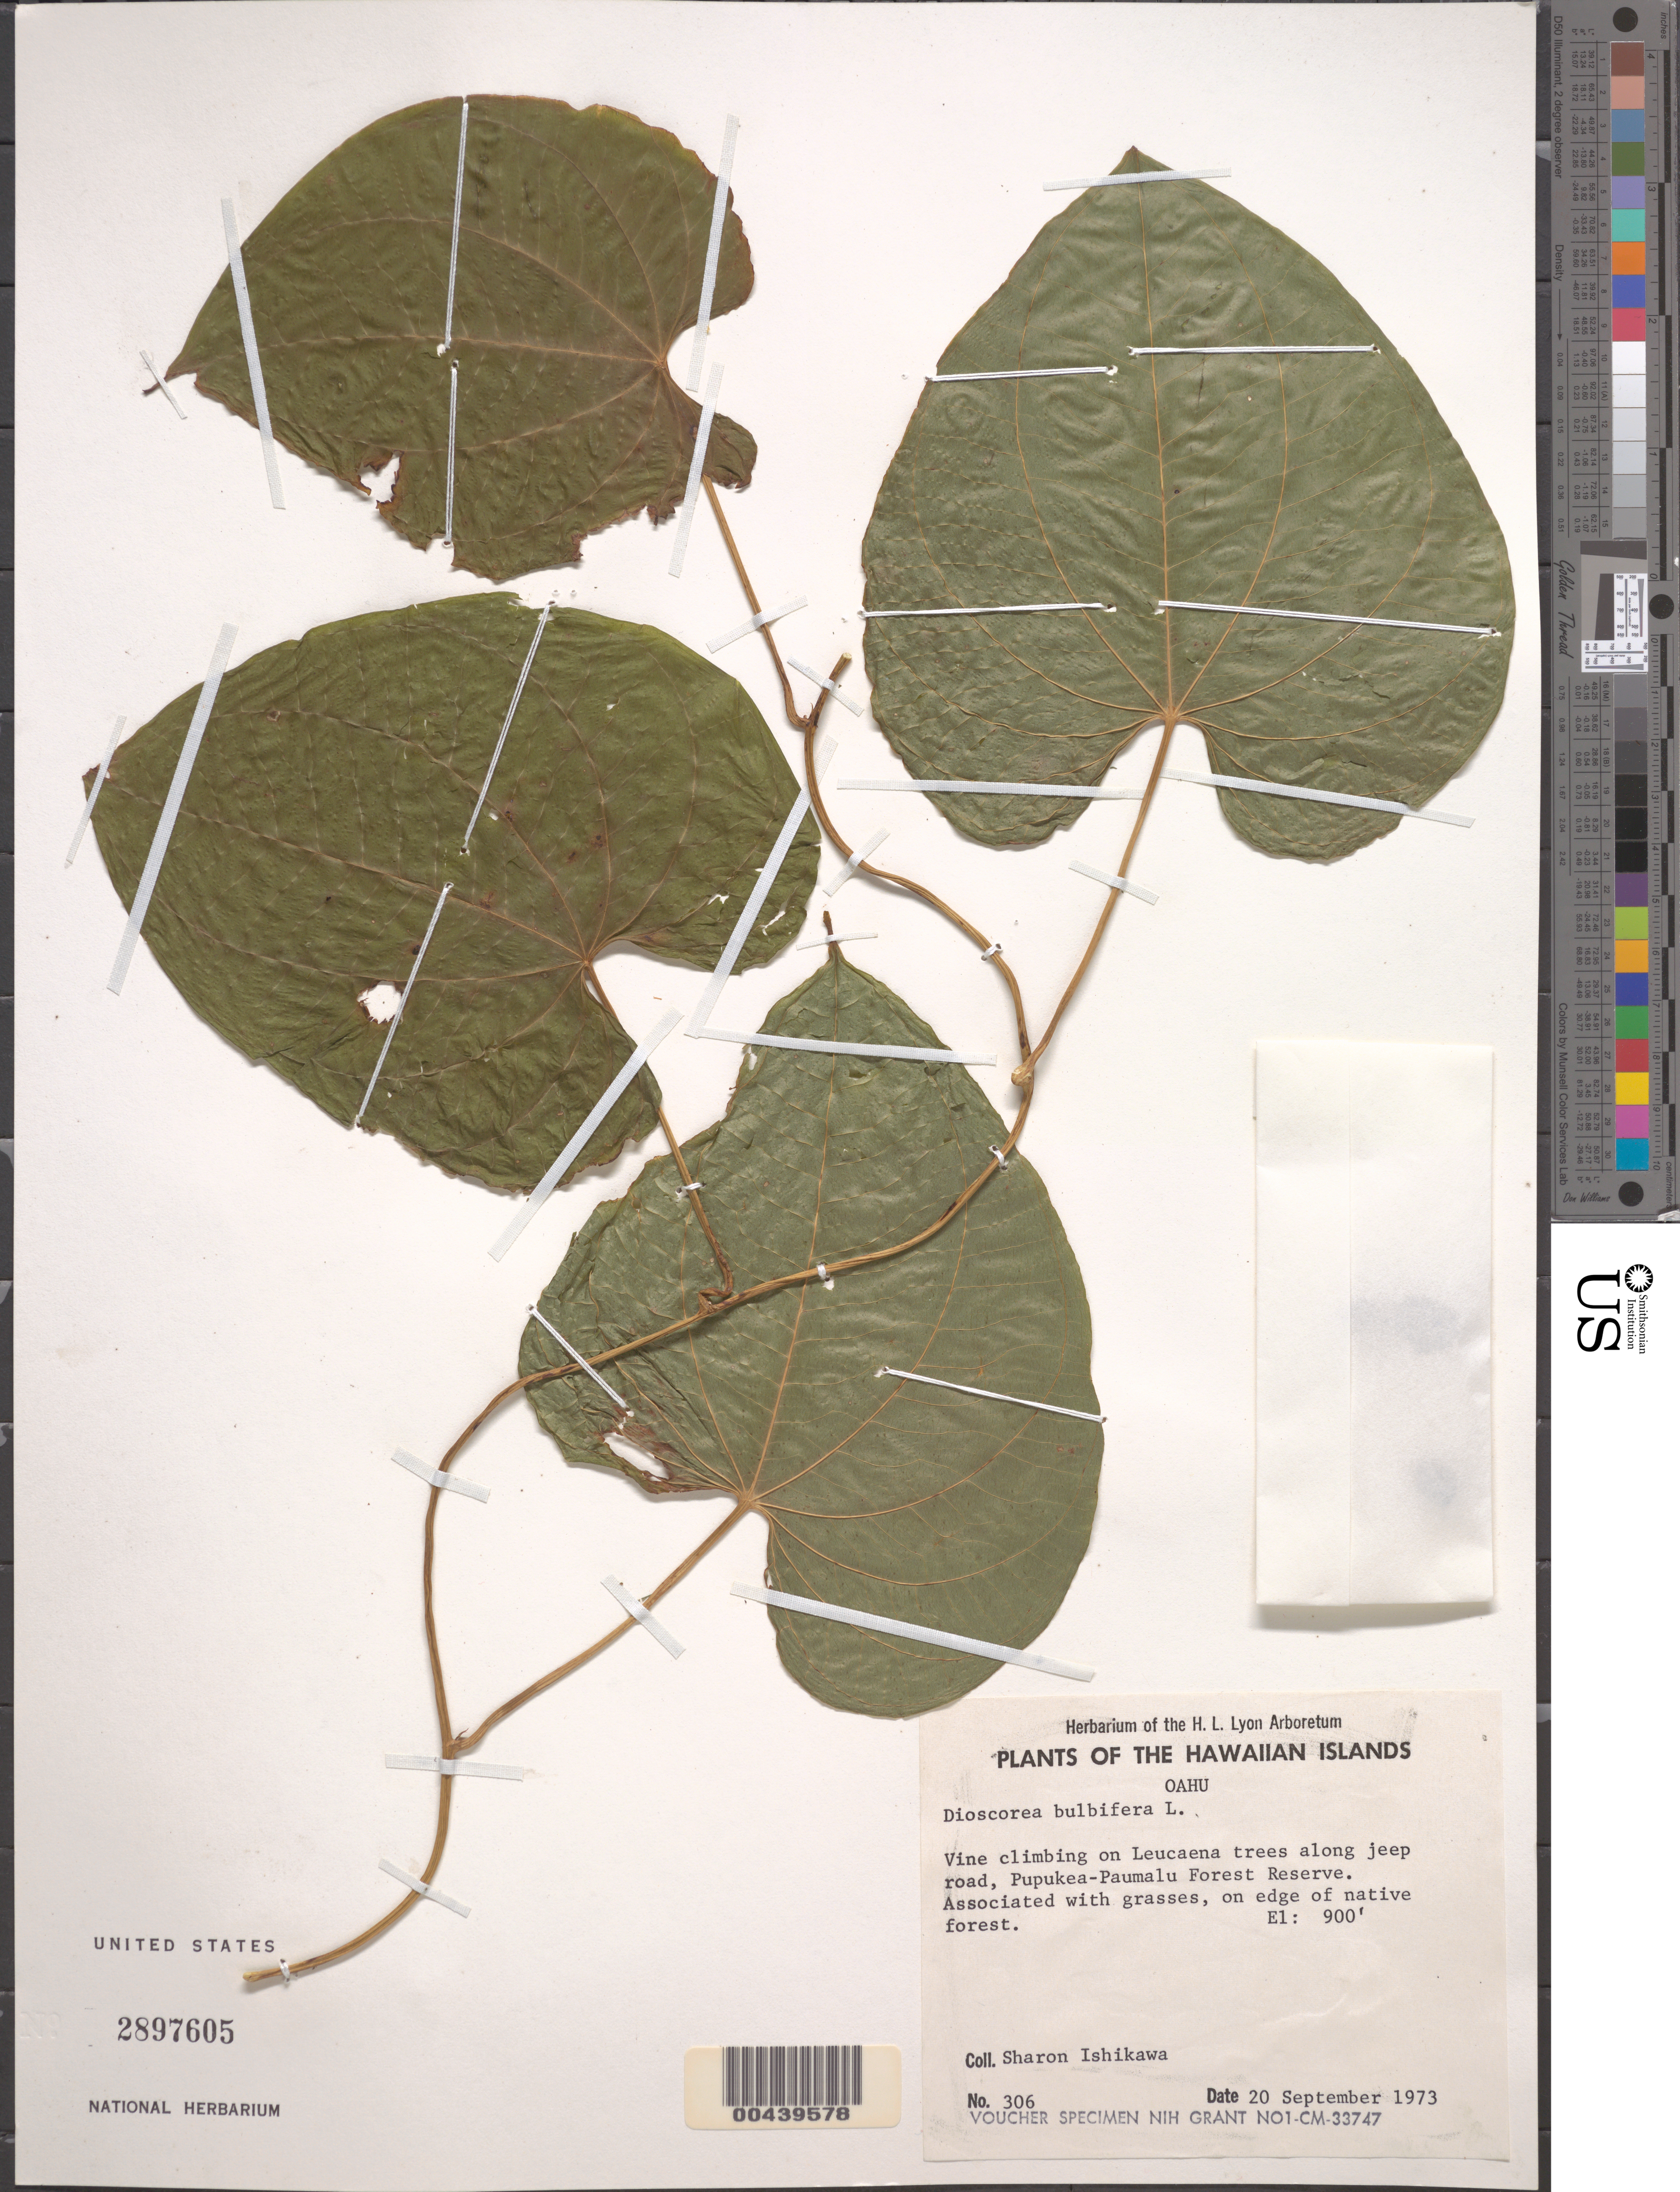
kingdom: Plantae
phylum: Tracheophyta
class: Liliopsida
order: Dioscoreales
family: Dioscoreaceae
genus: Dioscorea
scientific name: Dioscorea bulbifera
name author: L.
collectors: S. S. Ishikawa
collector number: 306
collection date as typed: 20 Sep 1973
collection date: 1973-09-20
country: United States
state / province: Hawaii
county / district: Honolulu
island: Oahu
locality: Along jeep road, Pupukea-Paumalu Forest Reserve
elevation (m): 274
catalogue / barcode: US 2897605